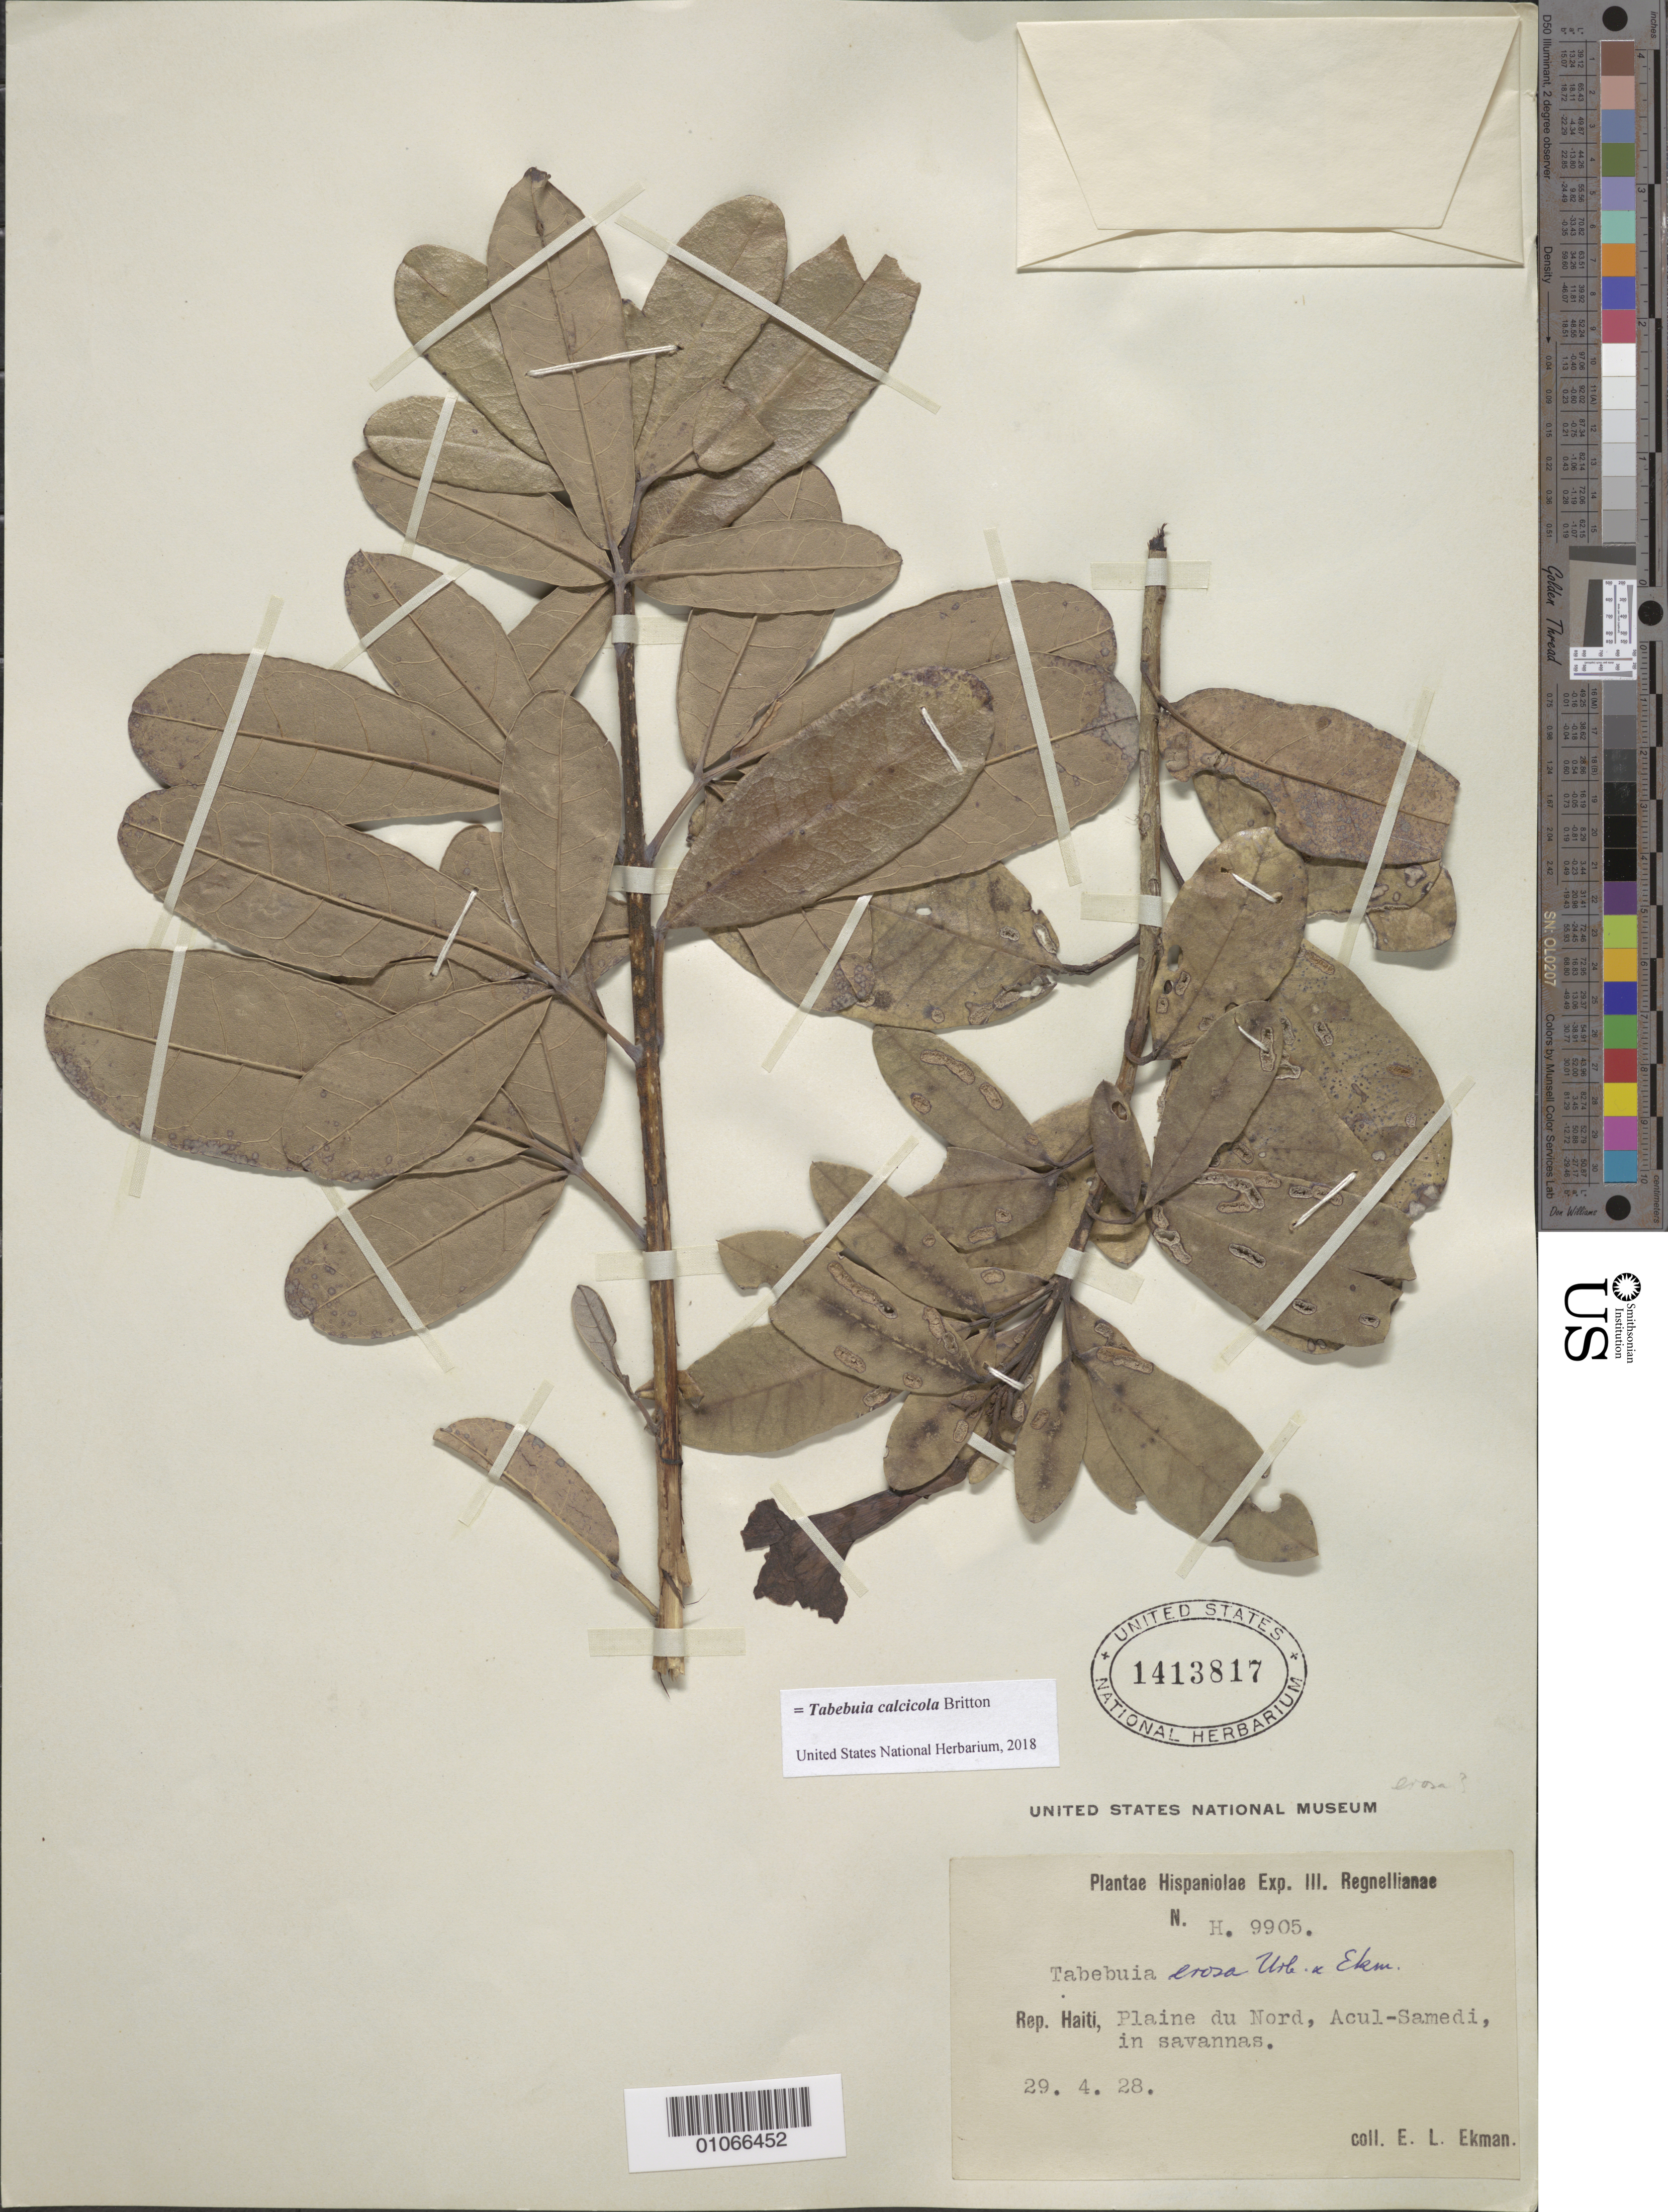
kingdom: Plantae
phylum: Tracheophyta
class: Magnoliopsida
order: Lamiales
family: Bignoniaceae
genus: Tabebuia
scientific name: Tabebuia calcicola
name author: Britton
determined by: Strong, M. T., (US), Smithsonian Institution - National Museum of Natural History (UNITED STATES)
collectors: E. L. Ekman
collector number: H 9905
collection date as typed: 29 Apr 1928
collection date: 1928-04-29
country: Haiti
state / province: Nord-Est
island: Hispaniola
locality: Plaine du Nord, Acul-Samedi, in savannas.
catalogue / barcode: US 1413817